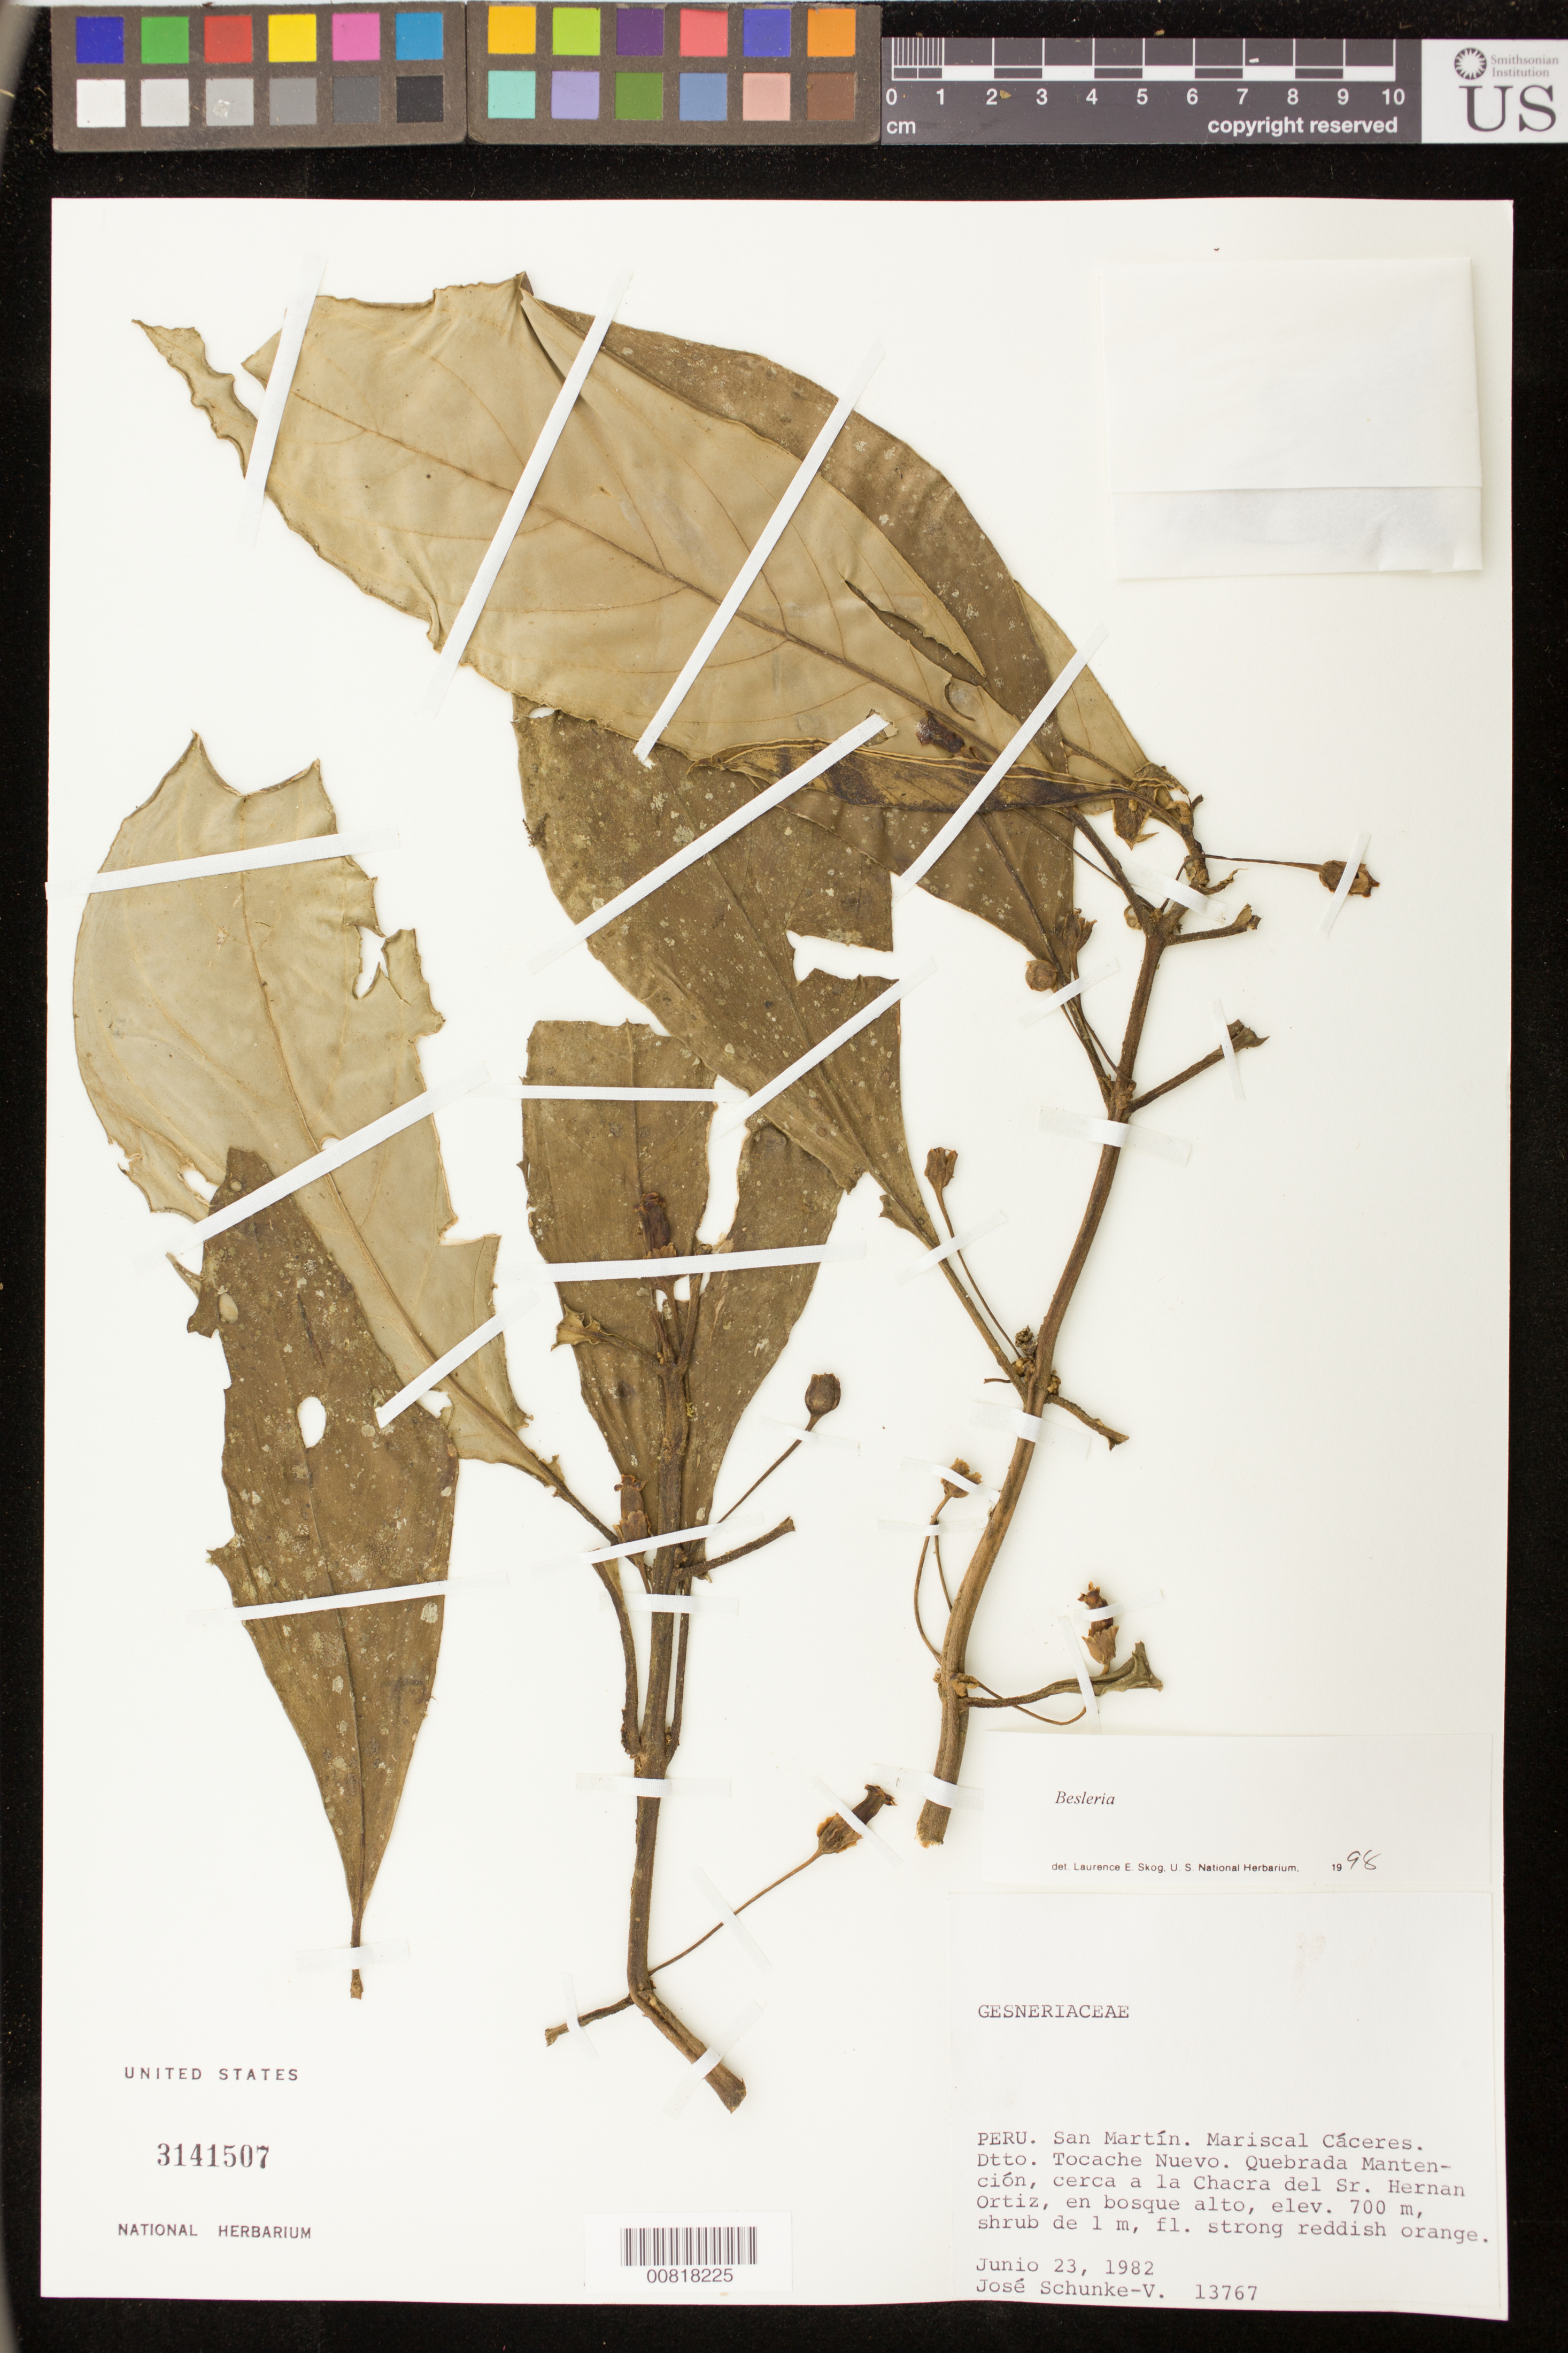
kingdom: Plantae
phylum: Tracheophyta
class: Magnoliopsida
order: Lamiales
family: Gesneriaceae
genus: Besleria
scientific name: Besleria sp.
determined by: Skog, Laurence E.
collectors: J. Schunke Vigo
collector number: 13767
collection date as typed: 23 Jun 1982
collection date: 1982-06-23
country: Peru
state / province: San Martín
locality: Prov. Mariscal Cáceres, Dtto. Tocache Nuevo; Quebrada Mantención, cerca a la Chacra del Sr. Hernan Ortiz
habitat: En bosque alto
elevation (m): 700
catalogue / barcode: US 3141507